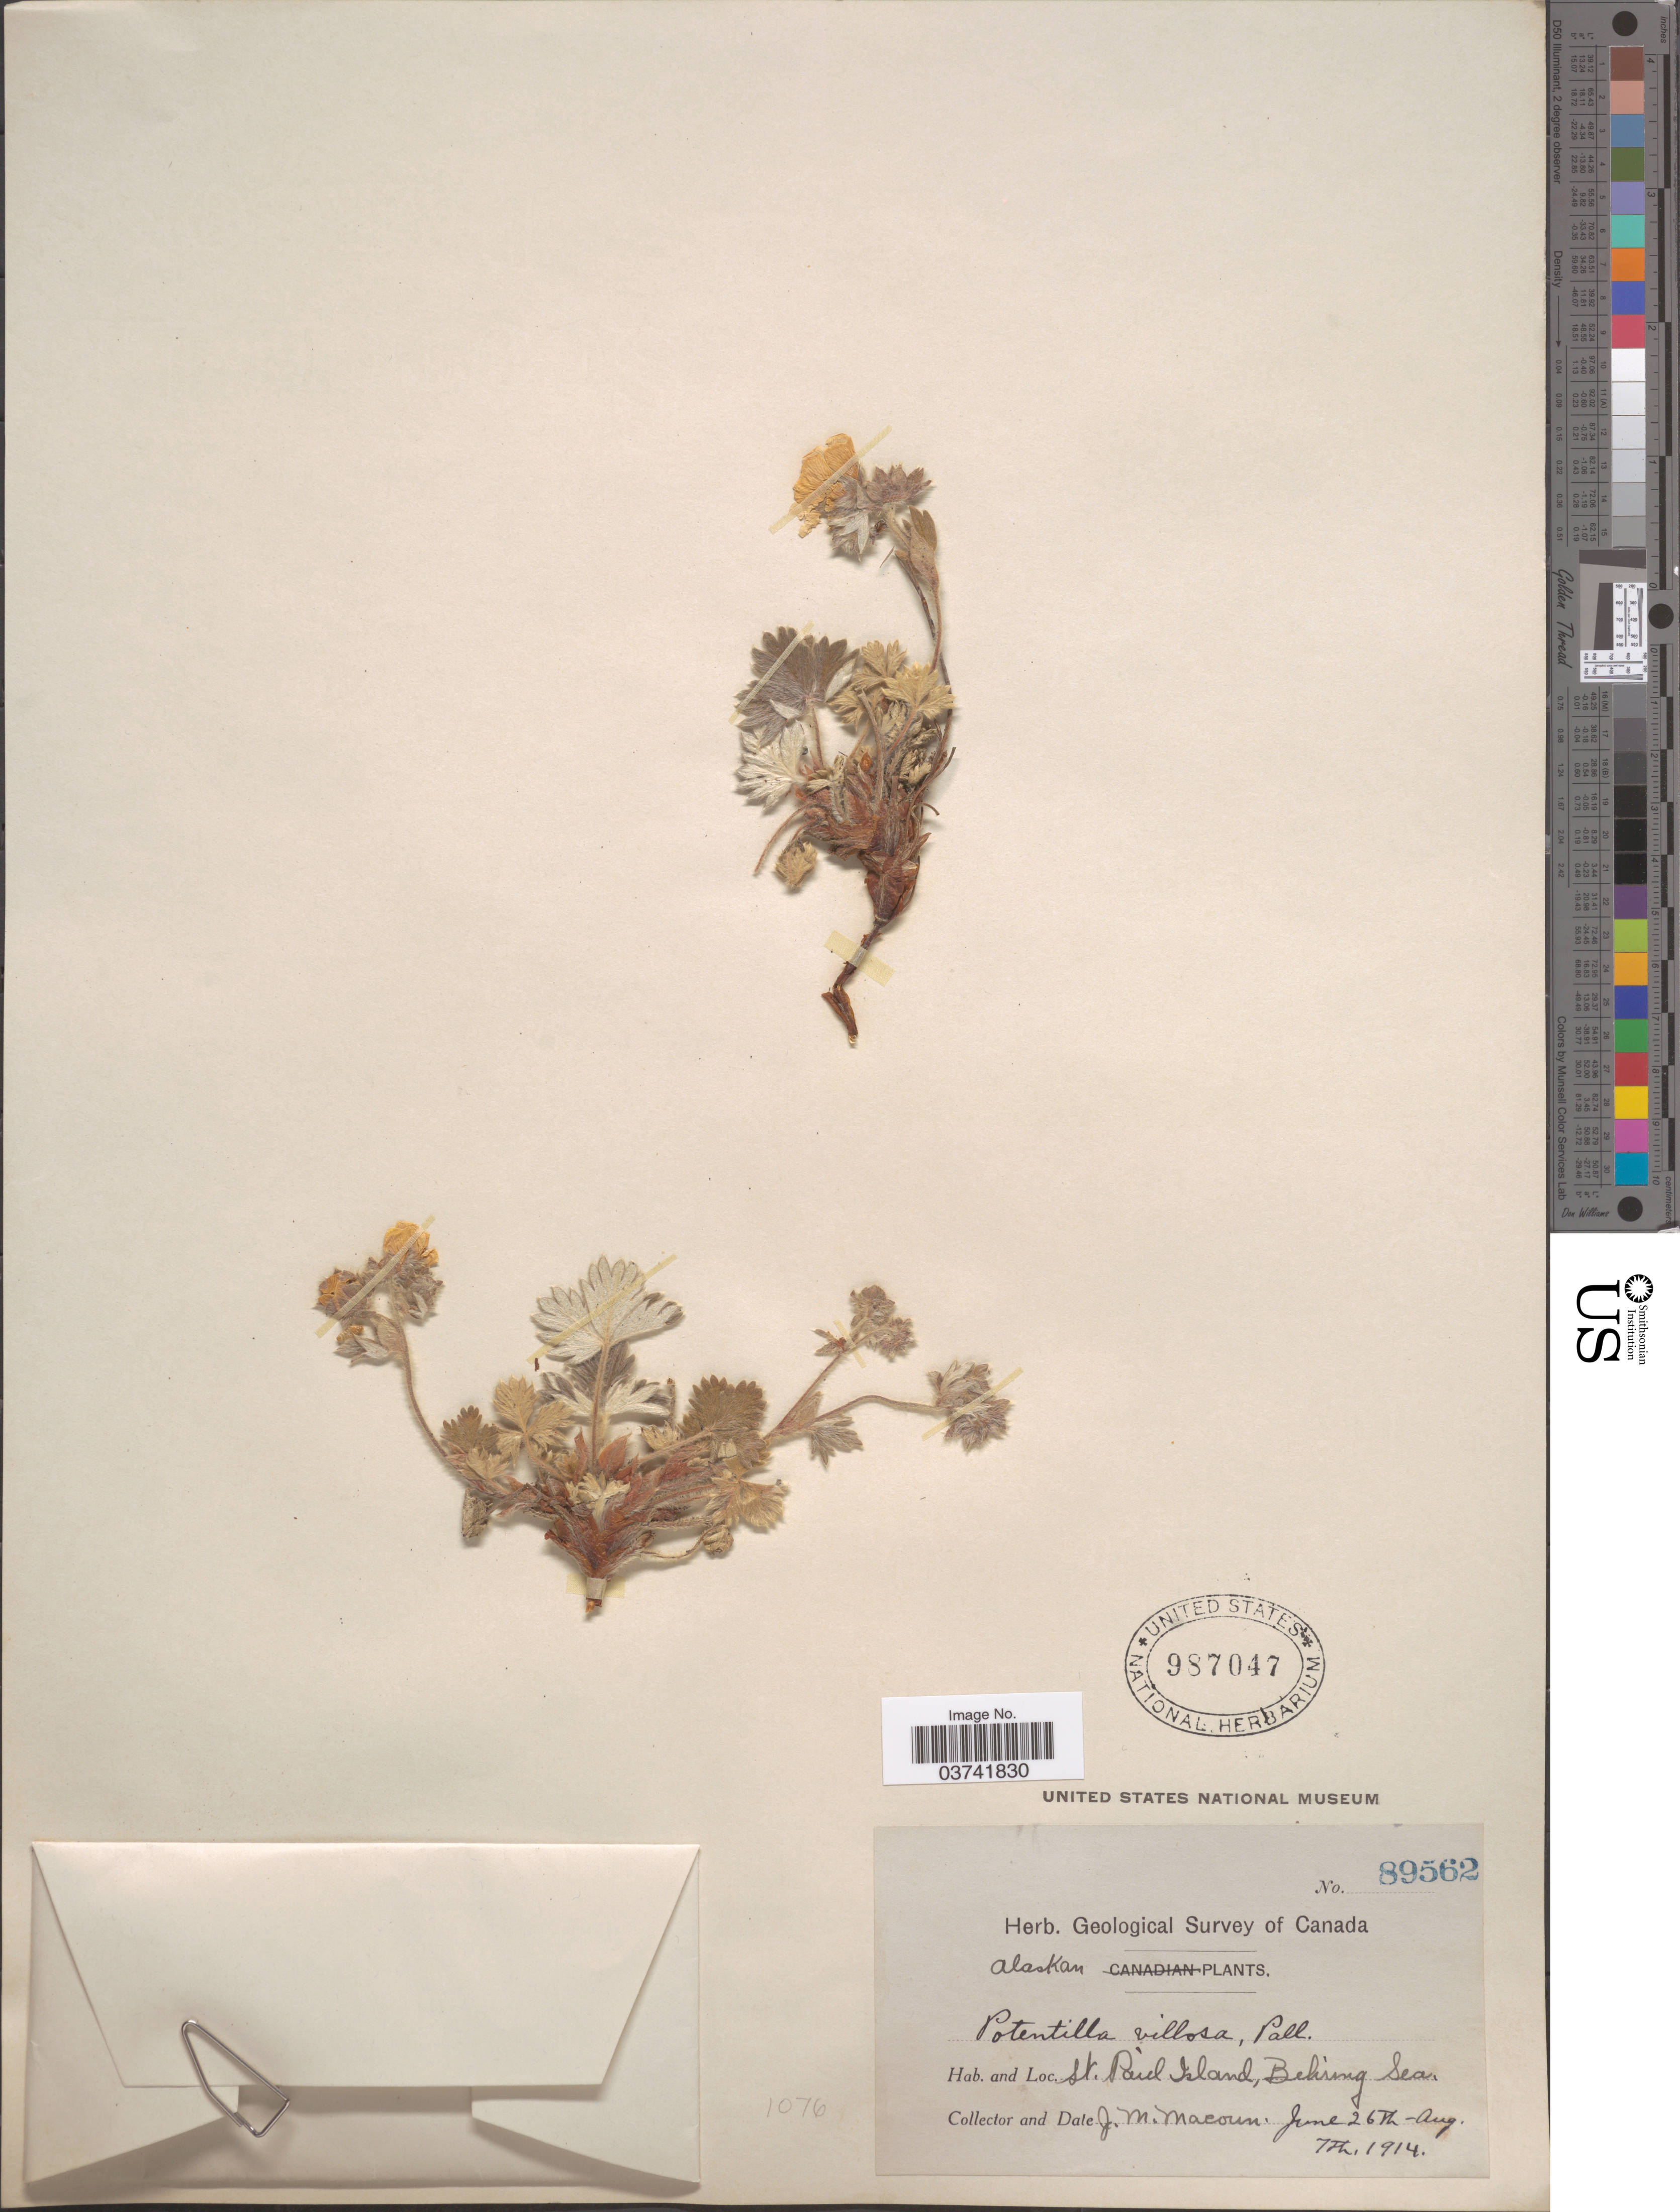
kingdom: Plantae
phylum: Tracheophyta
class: Magnoliopsida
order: Rosales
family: Rosaceae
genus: Potentilla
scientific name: Potentilla villosa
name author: Pall. ex Pursh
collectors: J. M. Macoun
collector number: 89562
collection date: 1914-06-26/1914-08-07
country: United States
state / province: Alaska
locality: St. Paul Island, Behring Sea.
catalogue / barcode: US 987047